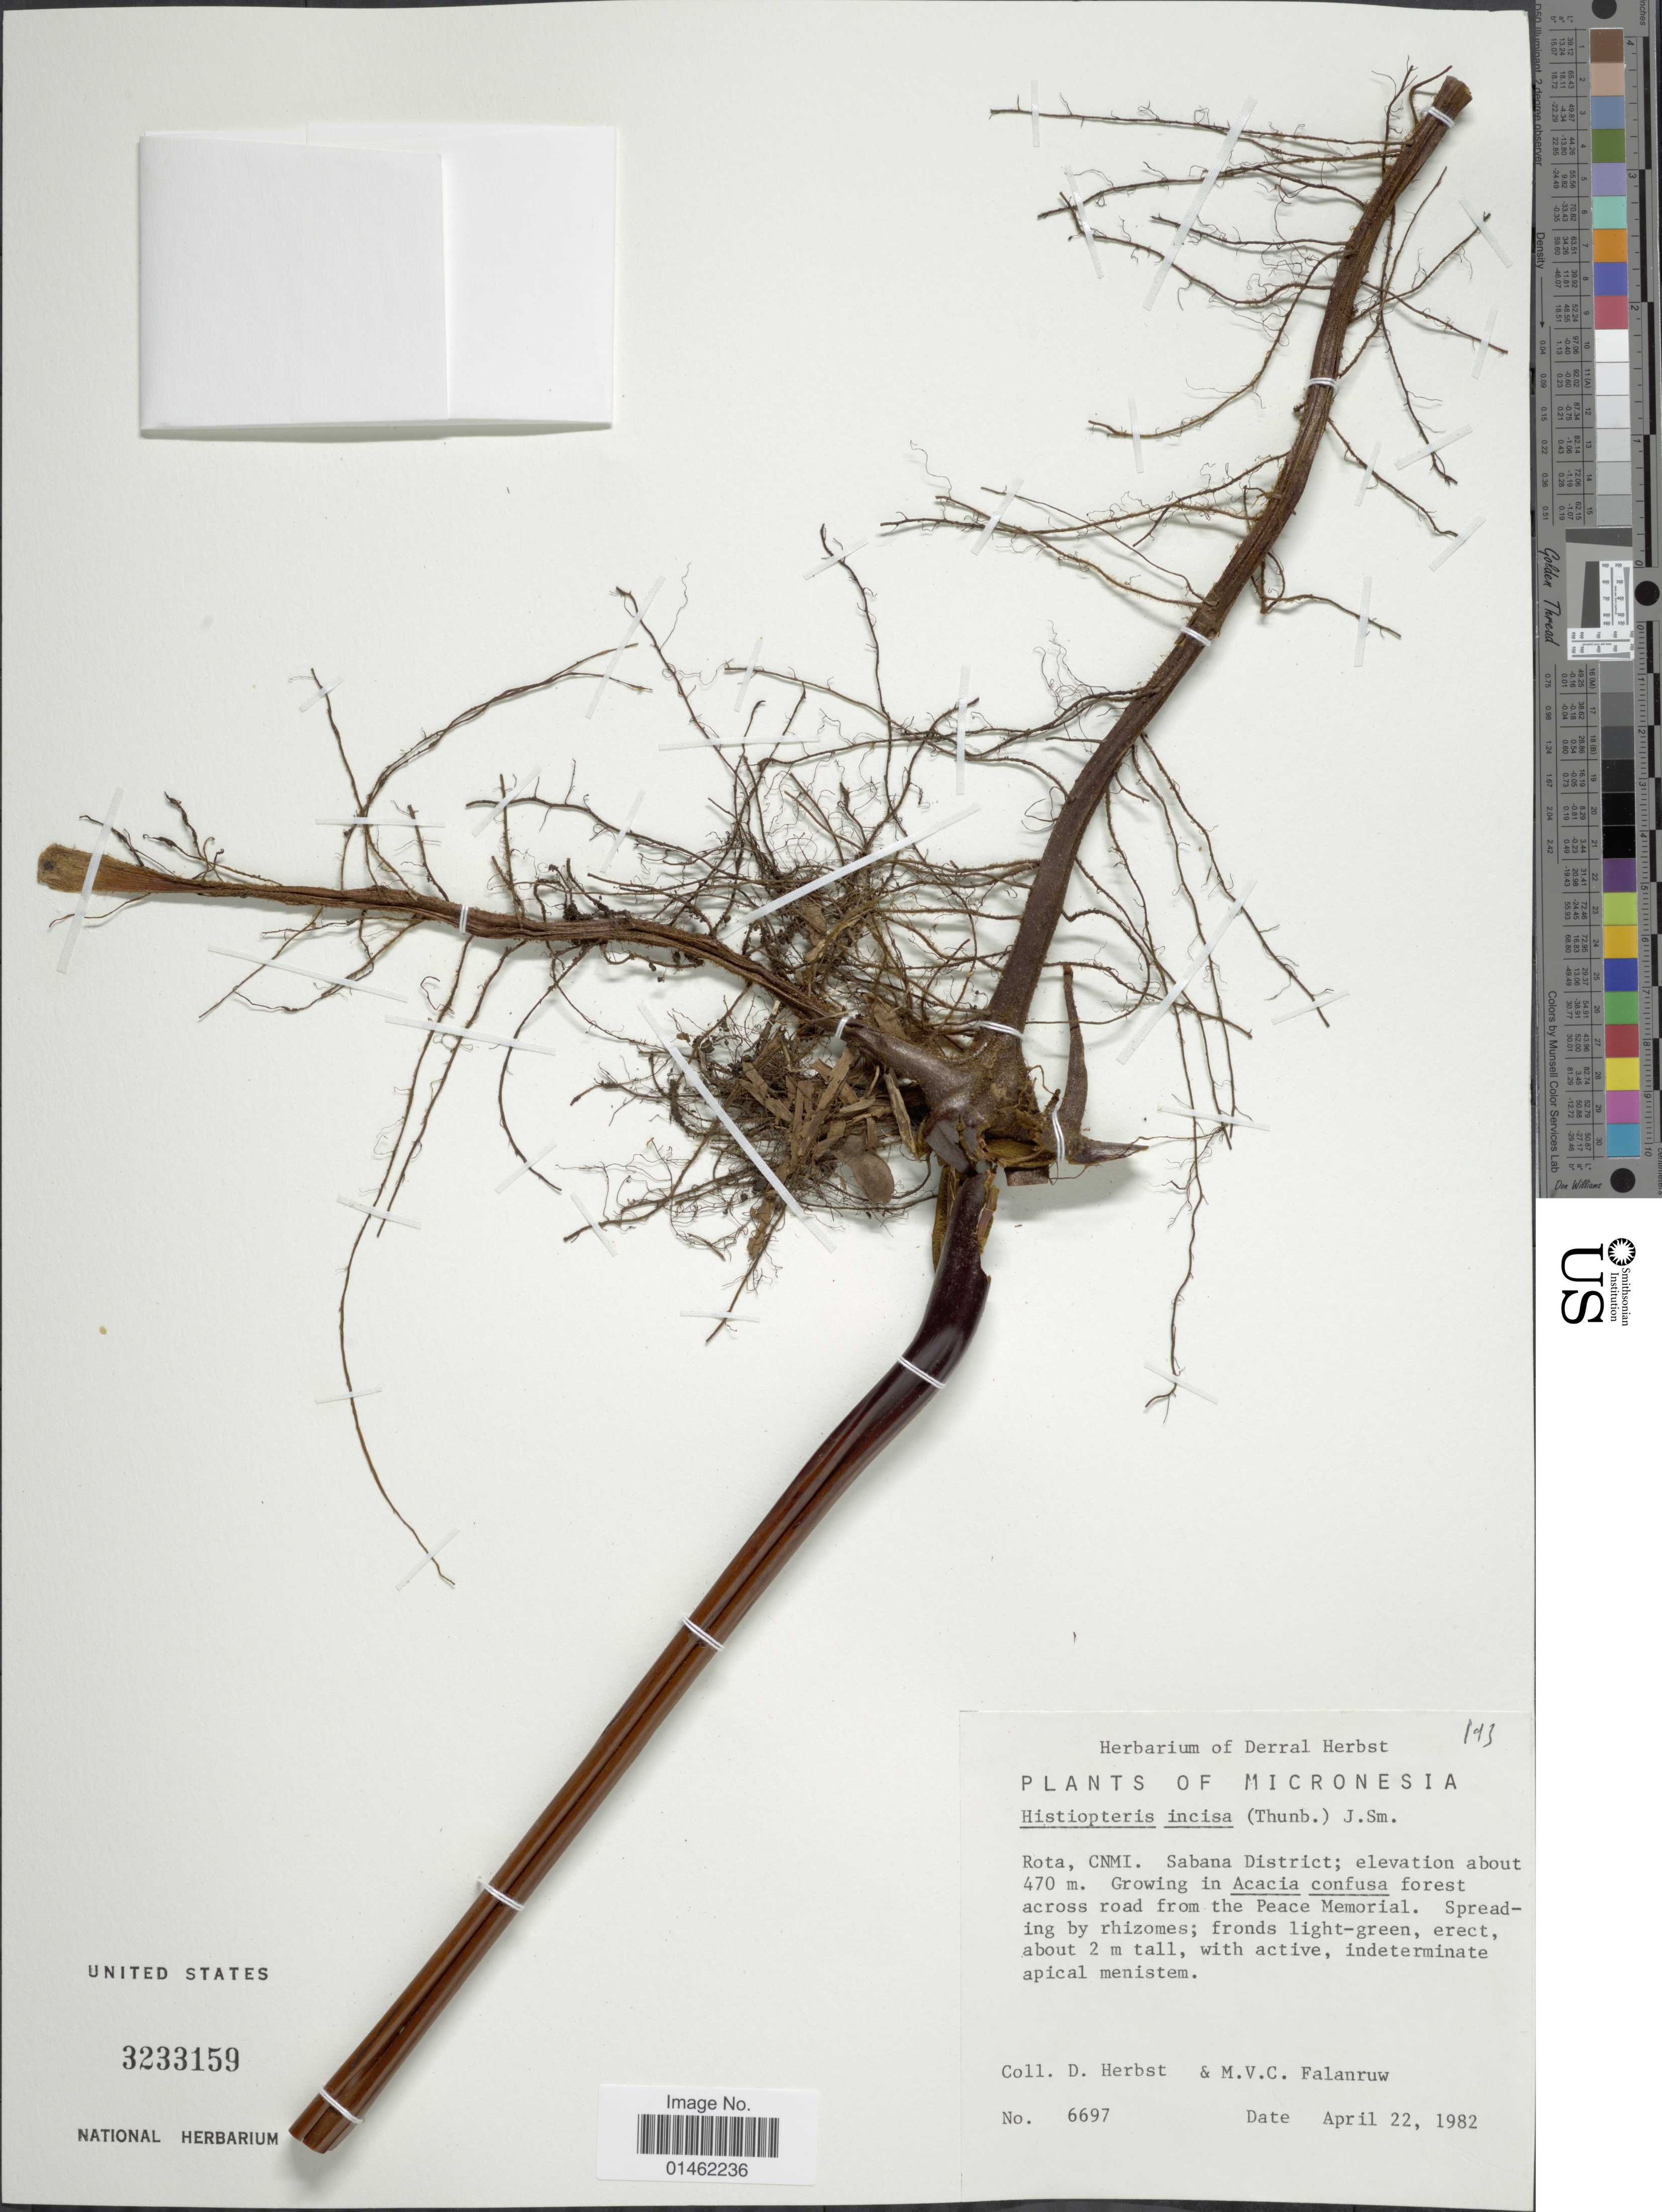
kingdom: Plantae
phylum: Tracheophyta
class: Polypodiopsida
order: Polypodiales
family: Dennstaedtiaceae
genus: Histiopteris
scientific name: Histiopteris incisa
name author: (Thunb.) J. Sm.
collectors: D. Herbst & M. V. Falanruw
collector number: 6697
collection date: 1982-04-22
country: Northern Mariana Islands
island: Rota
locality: Rota, CNMI. Sabana District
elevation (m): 470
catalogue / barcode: US 3233159